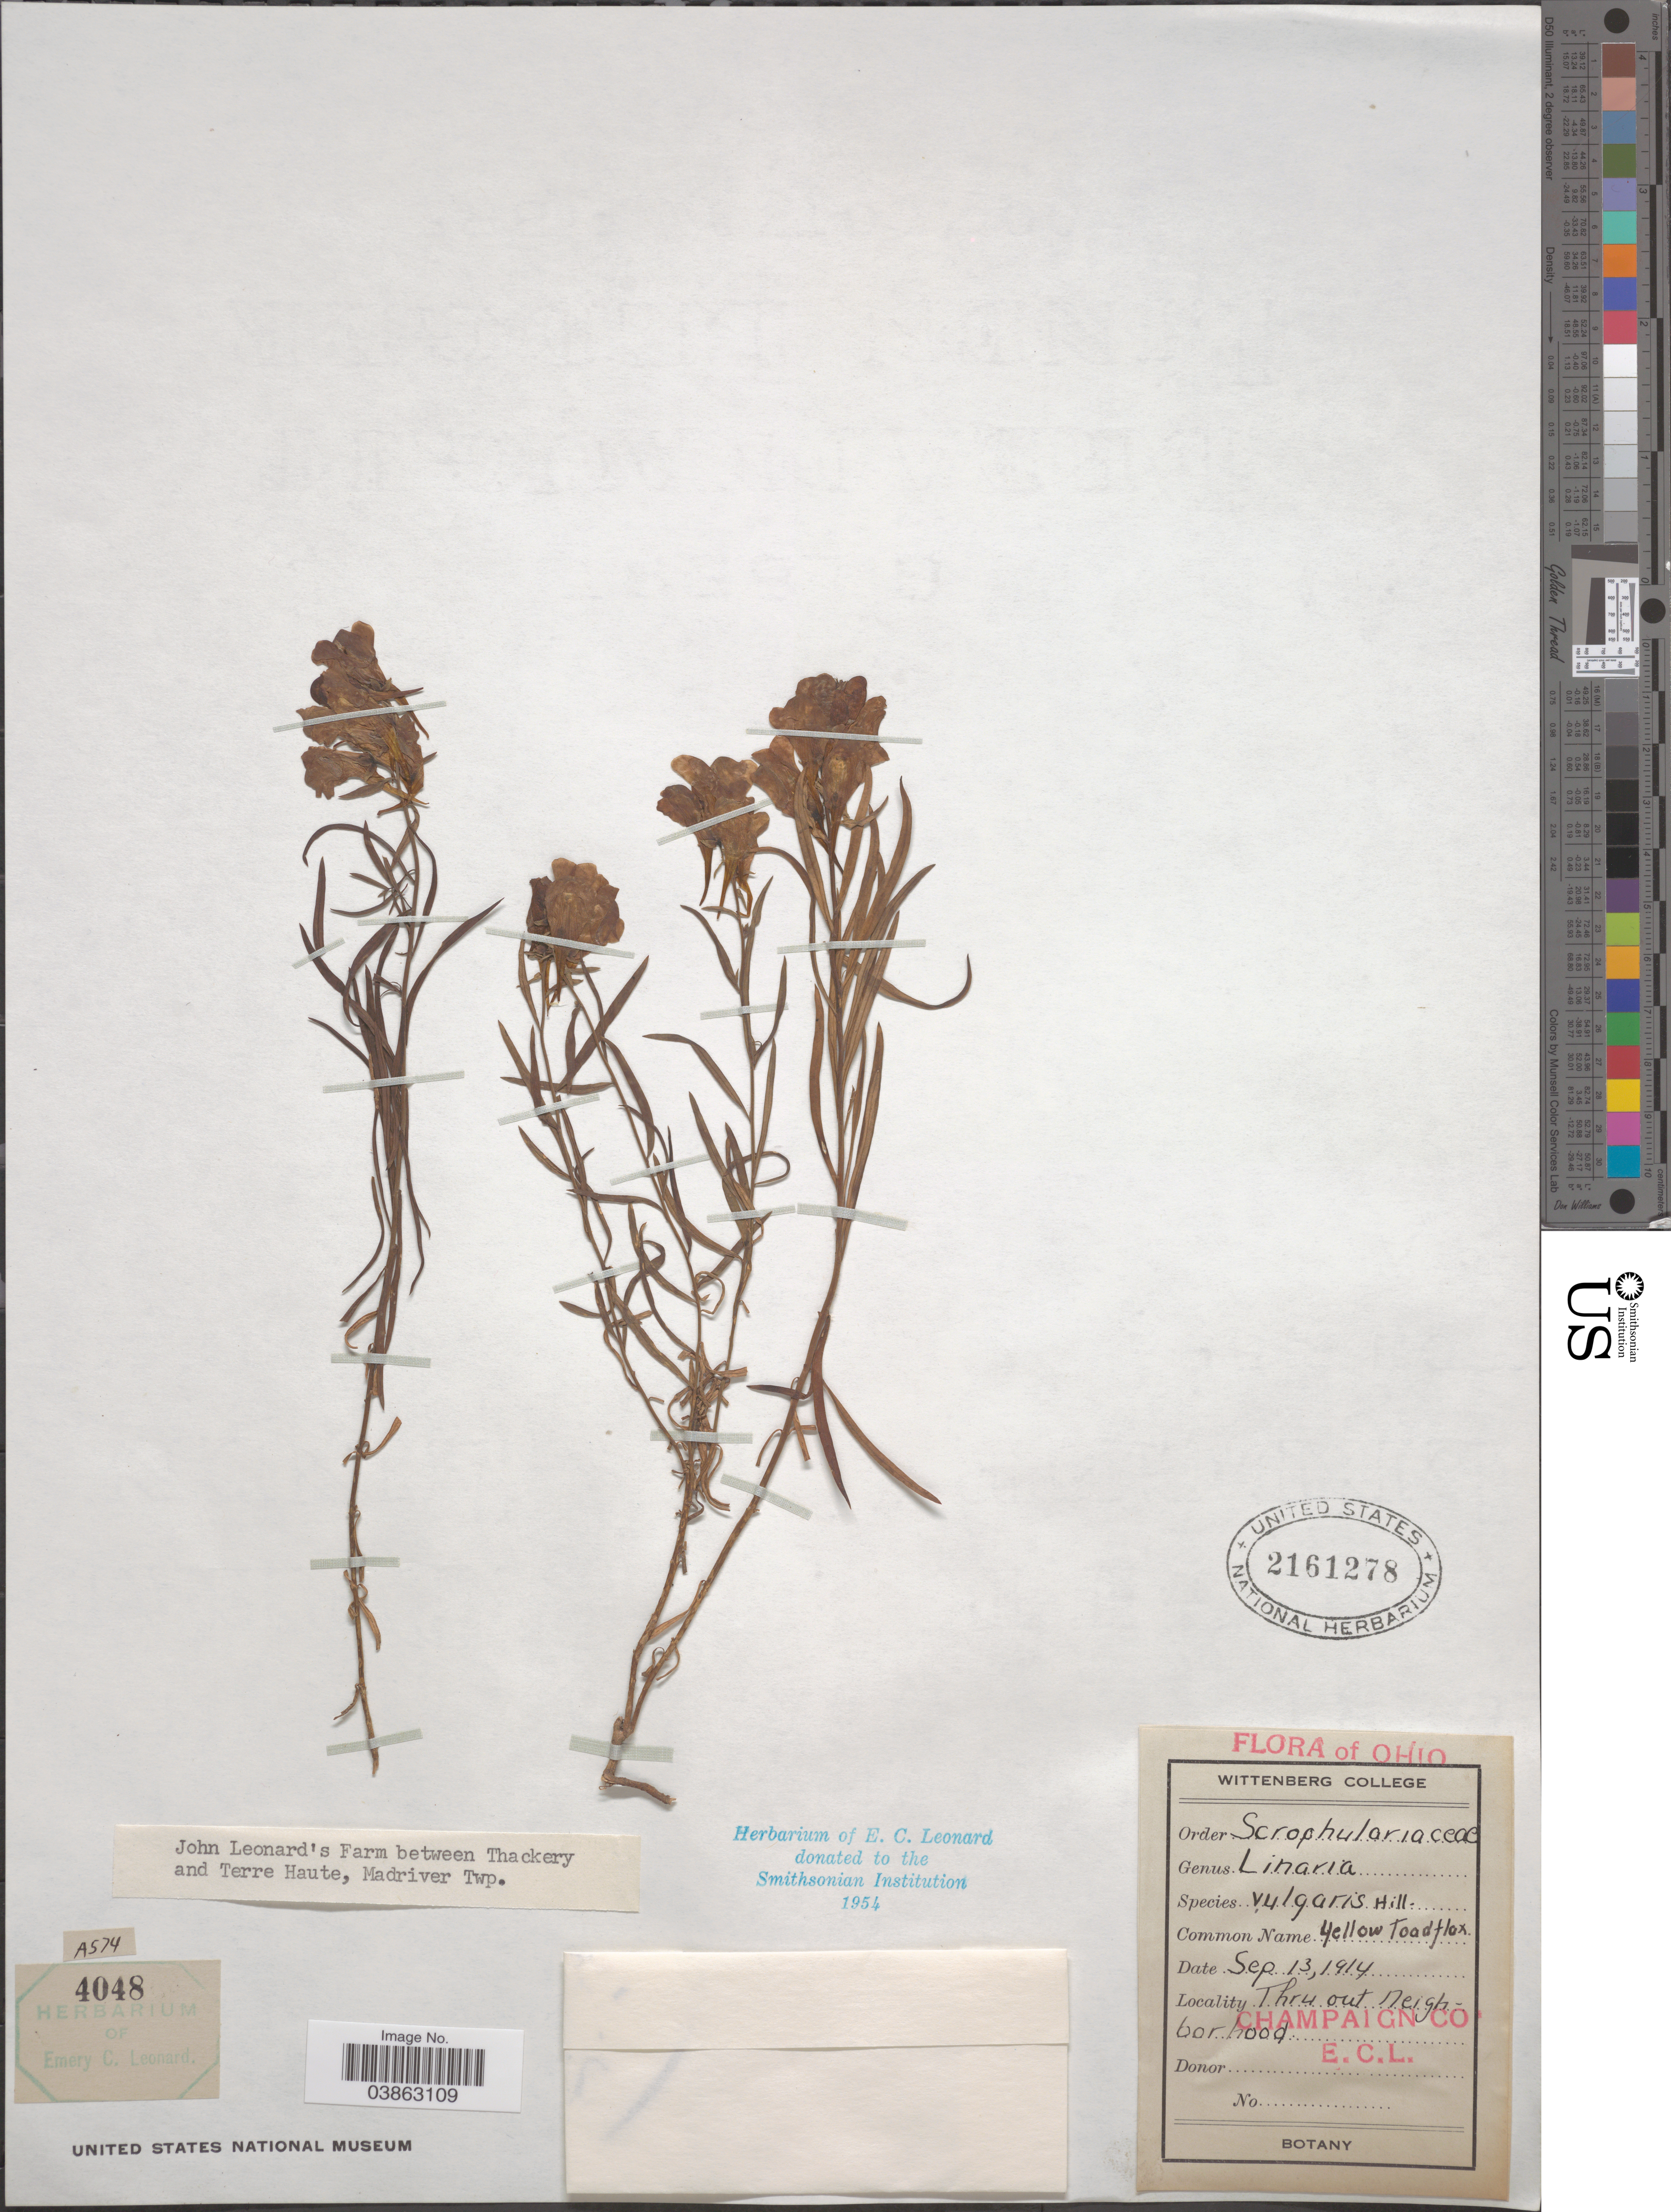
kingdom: Plantae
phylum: Tracheophyta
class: Magnoliopsida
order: Lamiales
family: Plantaginaceae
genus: Linaria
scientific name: Linaria vulgaris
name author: Mill.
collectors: E. C. Leonard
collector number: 4048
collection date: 1914-09-13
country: United States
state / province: Ohio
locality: Thru out neighborhood. Champaign Co.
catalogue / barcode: US 2161278